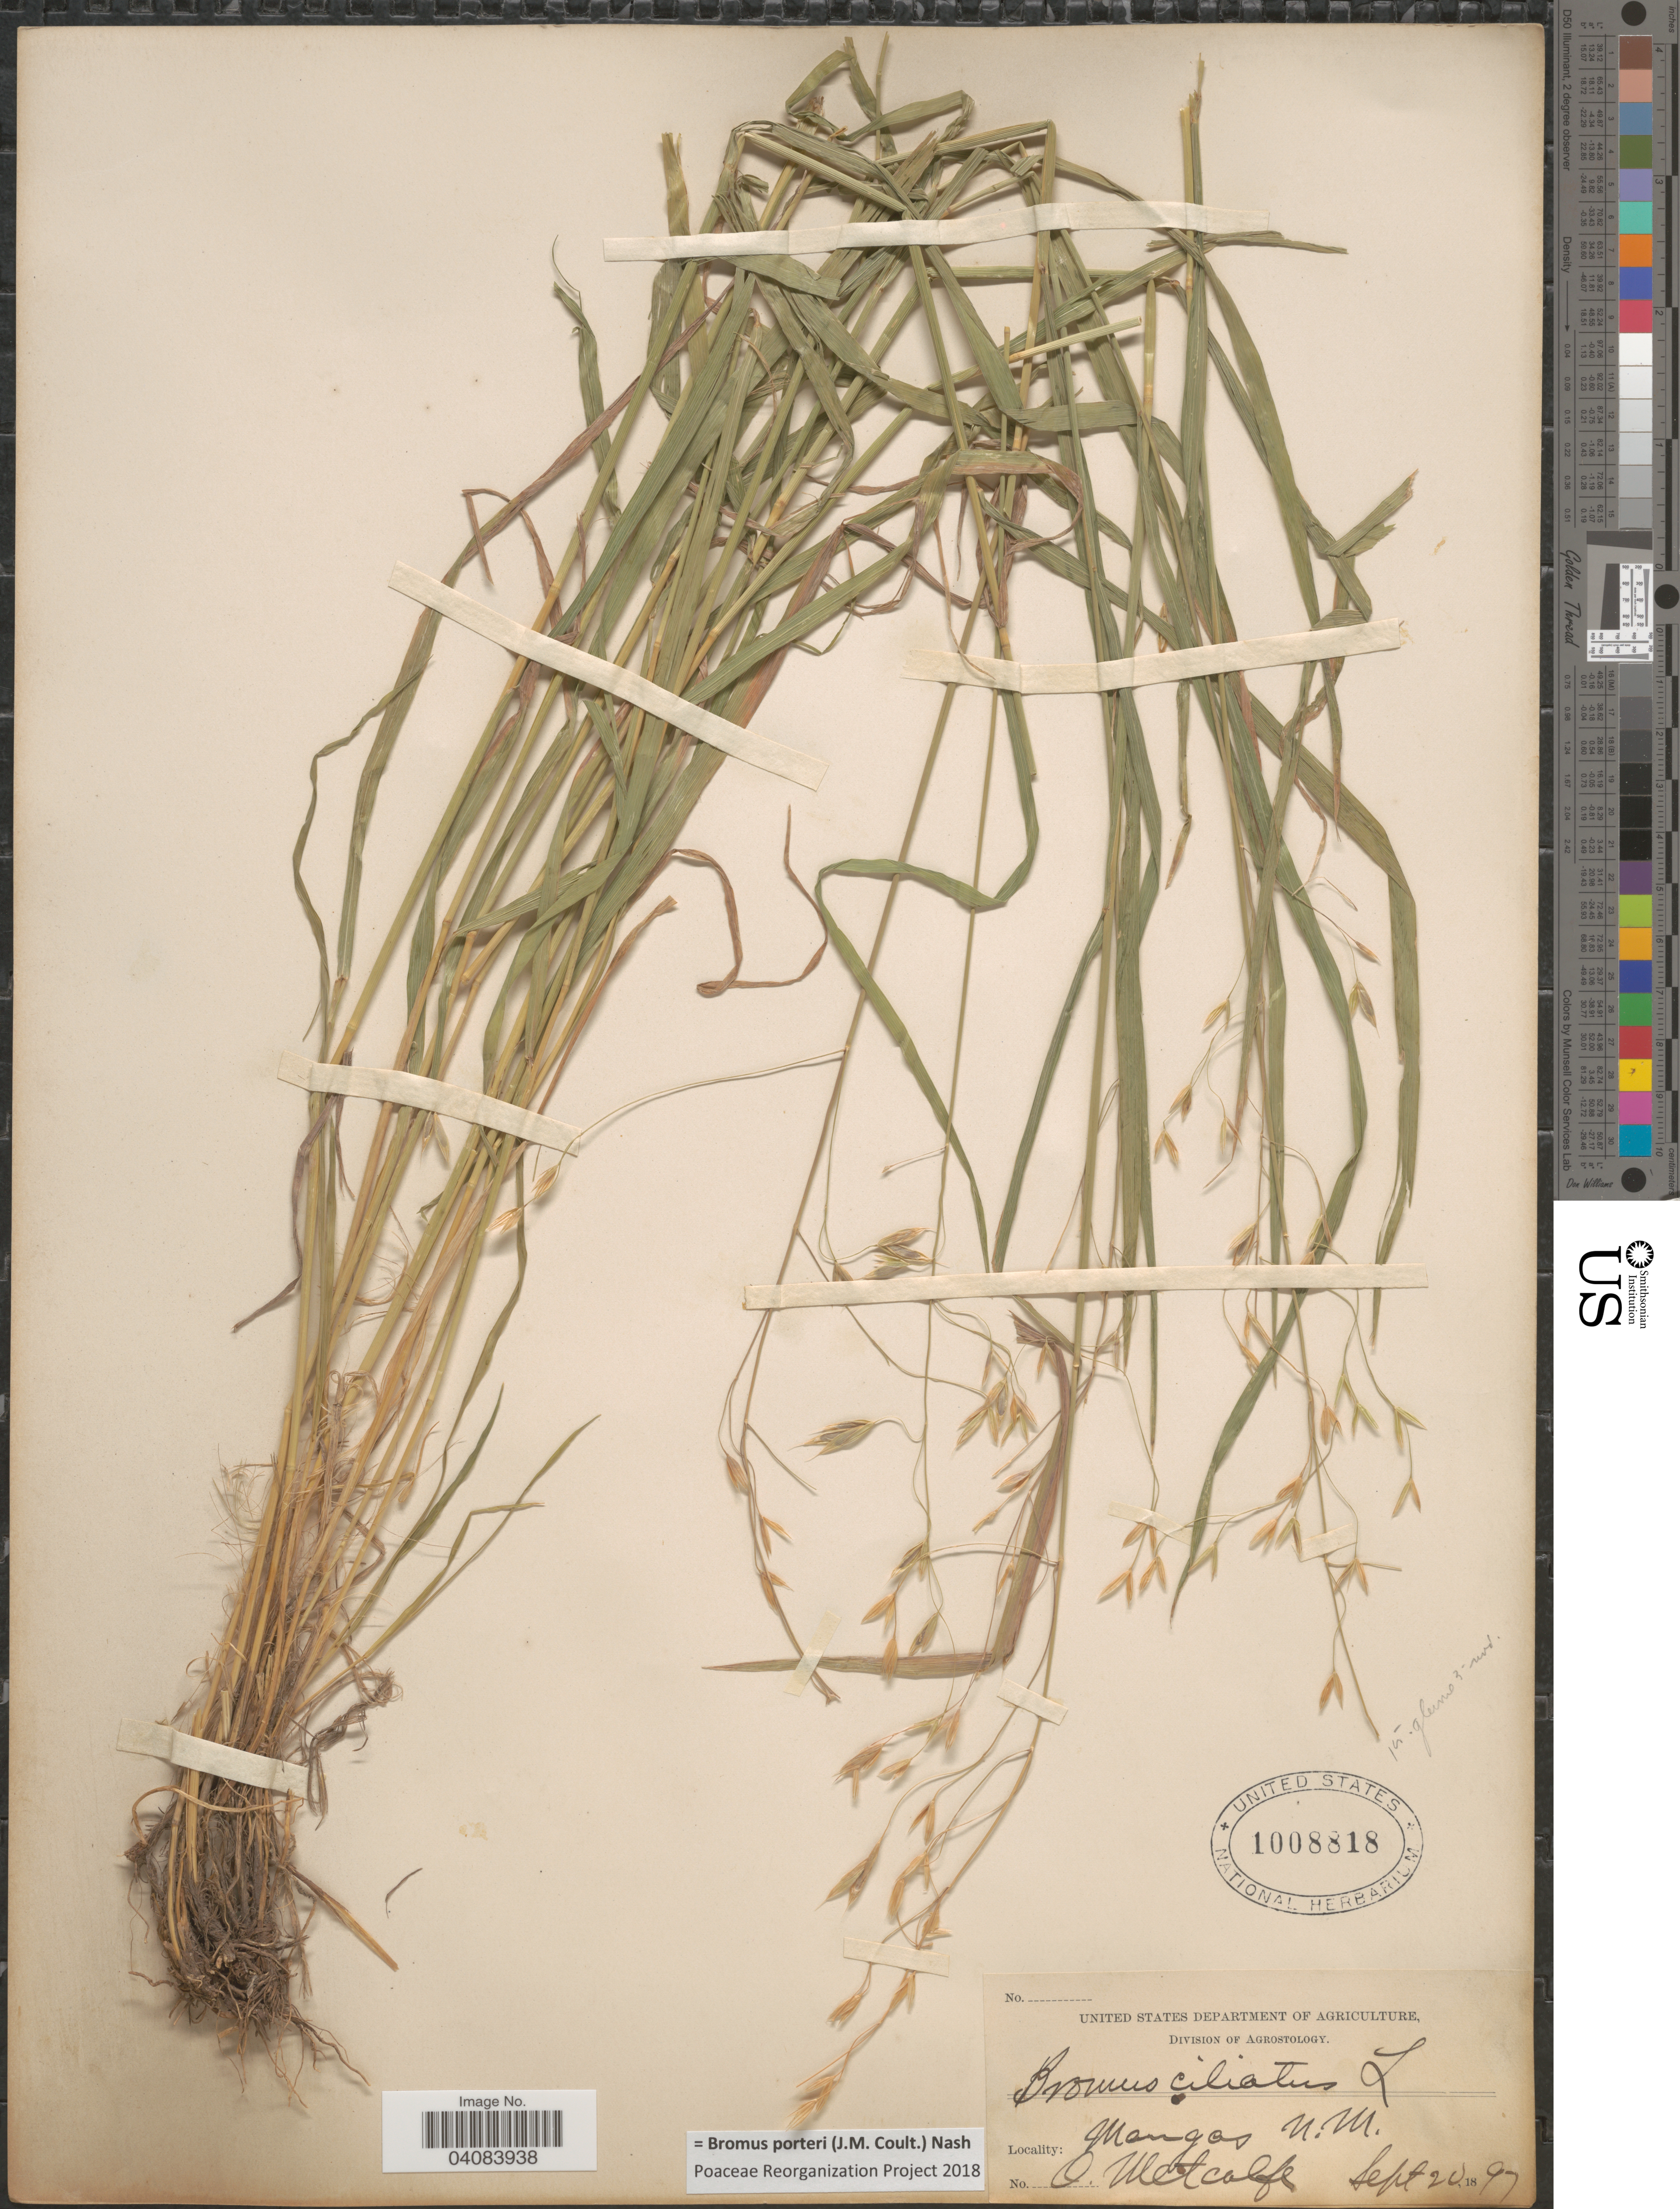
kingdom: Plantae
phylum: Tracheophyta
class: Liliopsida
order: Poales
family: Poaceae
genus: Bromus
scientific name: Bromus porteri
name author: (J.M. Coult.) Nash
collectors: O. Metcalfe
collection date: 1897-09-20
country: United States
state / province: New Mexico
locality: Mangas.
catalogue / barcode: US 1008818